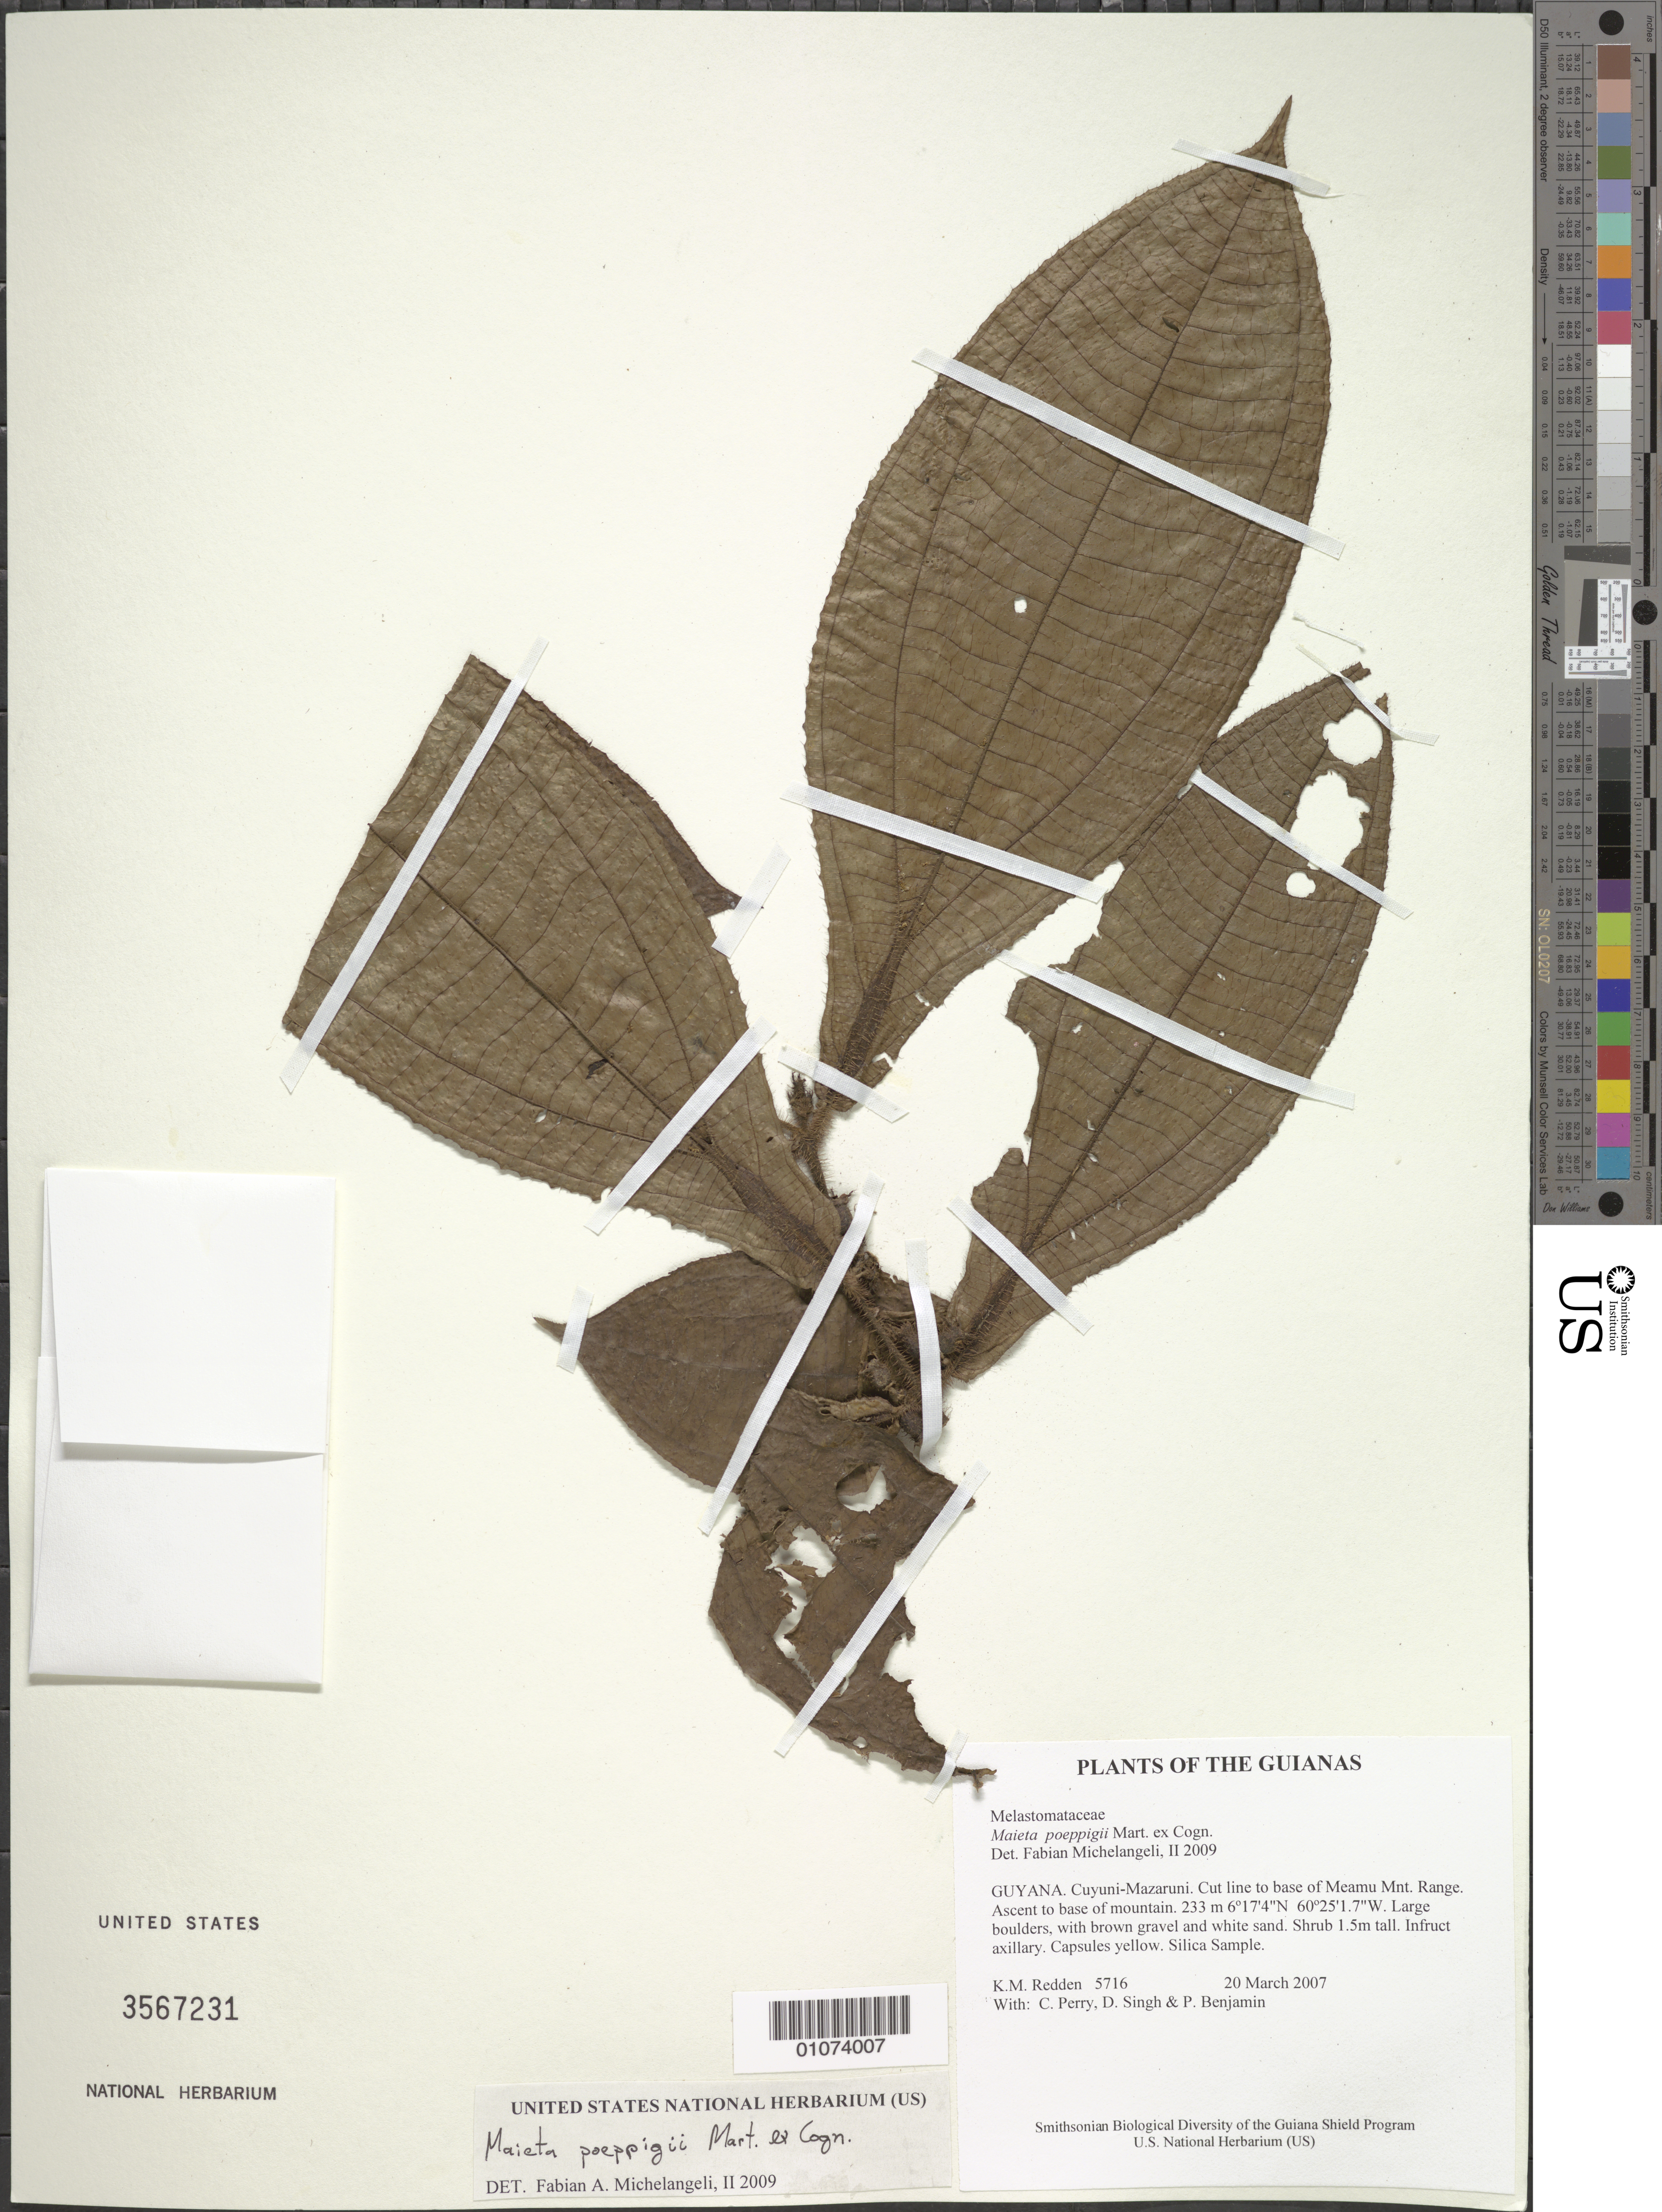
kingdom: Plantae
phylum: Tracheophyta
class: Magnoliopsida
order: Myrtales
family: Melastomataceae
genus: Maieta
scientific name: Maieta poeppigii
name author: Mart. ex Cogn.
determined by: Michelangeli, F. A.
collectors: K. M. Redden, C. Perry, D. Singh & P. Benjamin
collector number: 5716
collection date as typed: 20 March 2007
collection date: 2007-03-20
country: Guyana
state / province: Cuyuni-Mazaruni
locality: Cut line to base of Meamu Mnt. Range. Ascent to base of mountain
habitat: Large boulders, with brown gravel and white sand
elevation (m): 233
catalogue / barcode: US 3567231